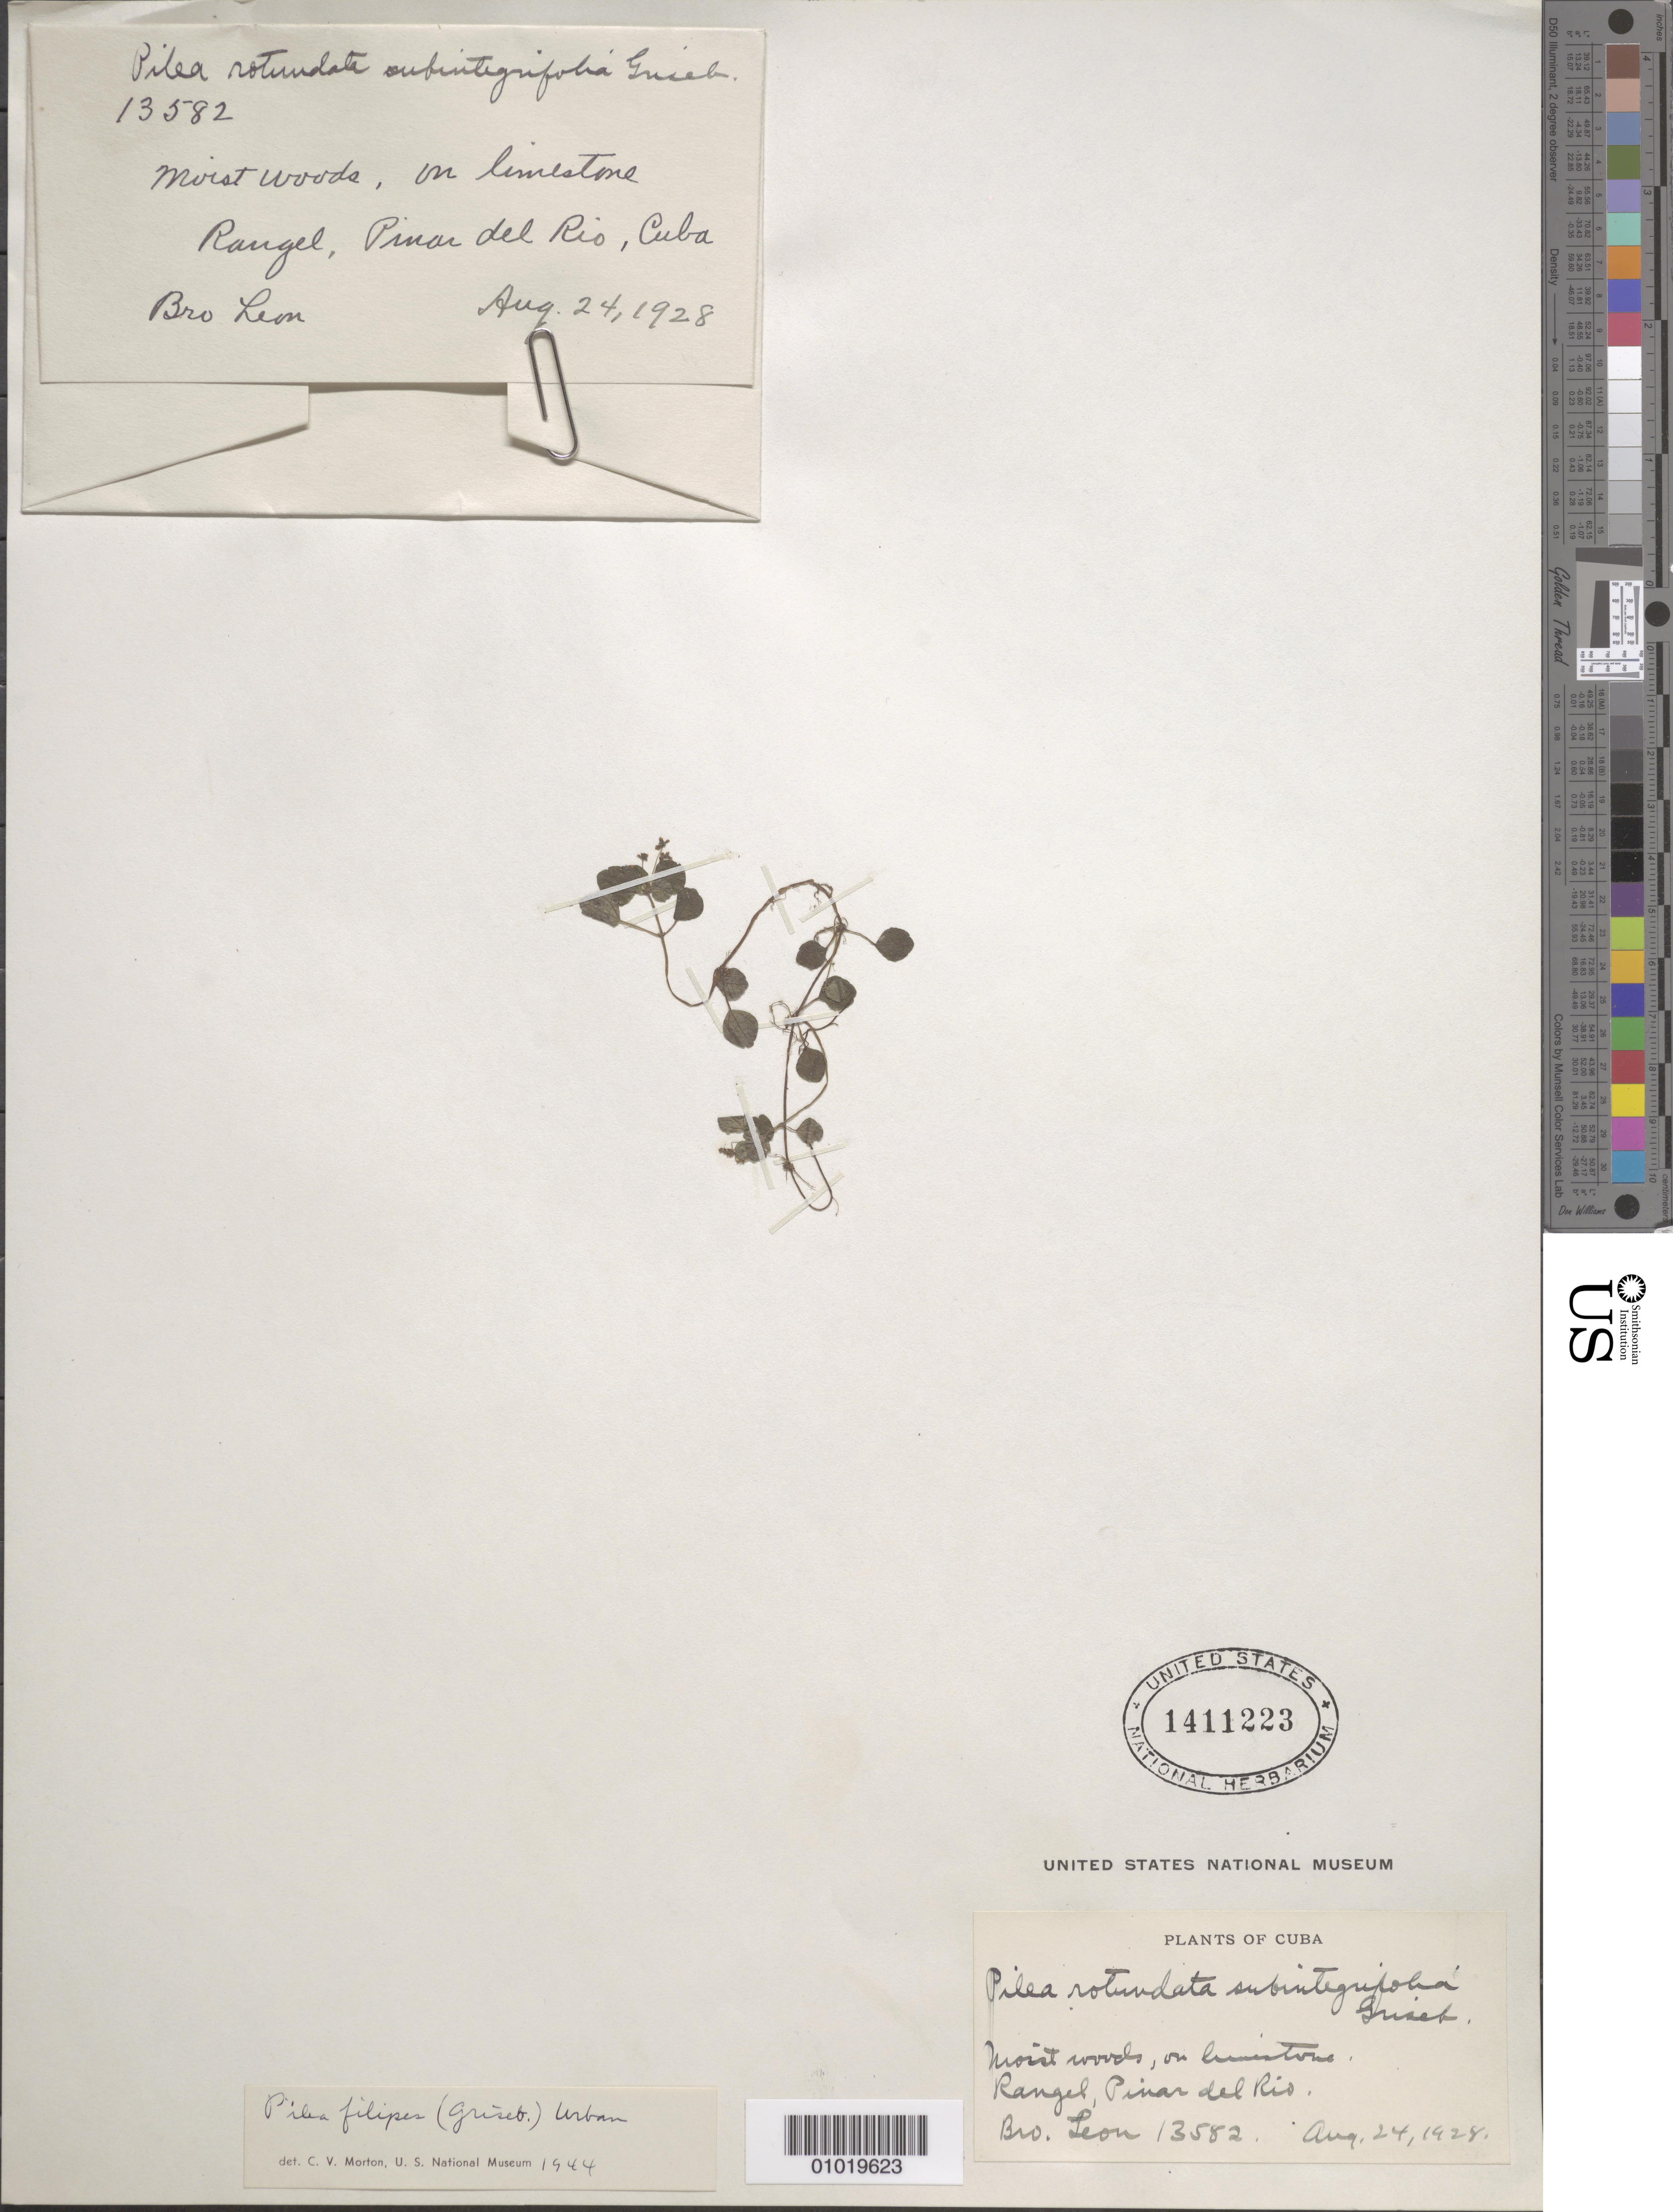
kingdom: Plantae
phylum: Tracheophyta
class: Magnoliopsida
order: Rosales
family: Urticaceae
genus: Pilea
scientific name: Pilea filipes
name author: (Griseb.) Urb.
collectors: Bro. León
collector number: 13582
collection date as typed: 24 Aug 1928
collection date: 1928-08-24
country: Cuba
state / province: Pinar del Rio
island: Cuba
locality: Moist woods on limestone Rangel, Pinar del Rio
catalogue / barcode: US 1411223